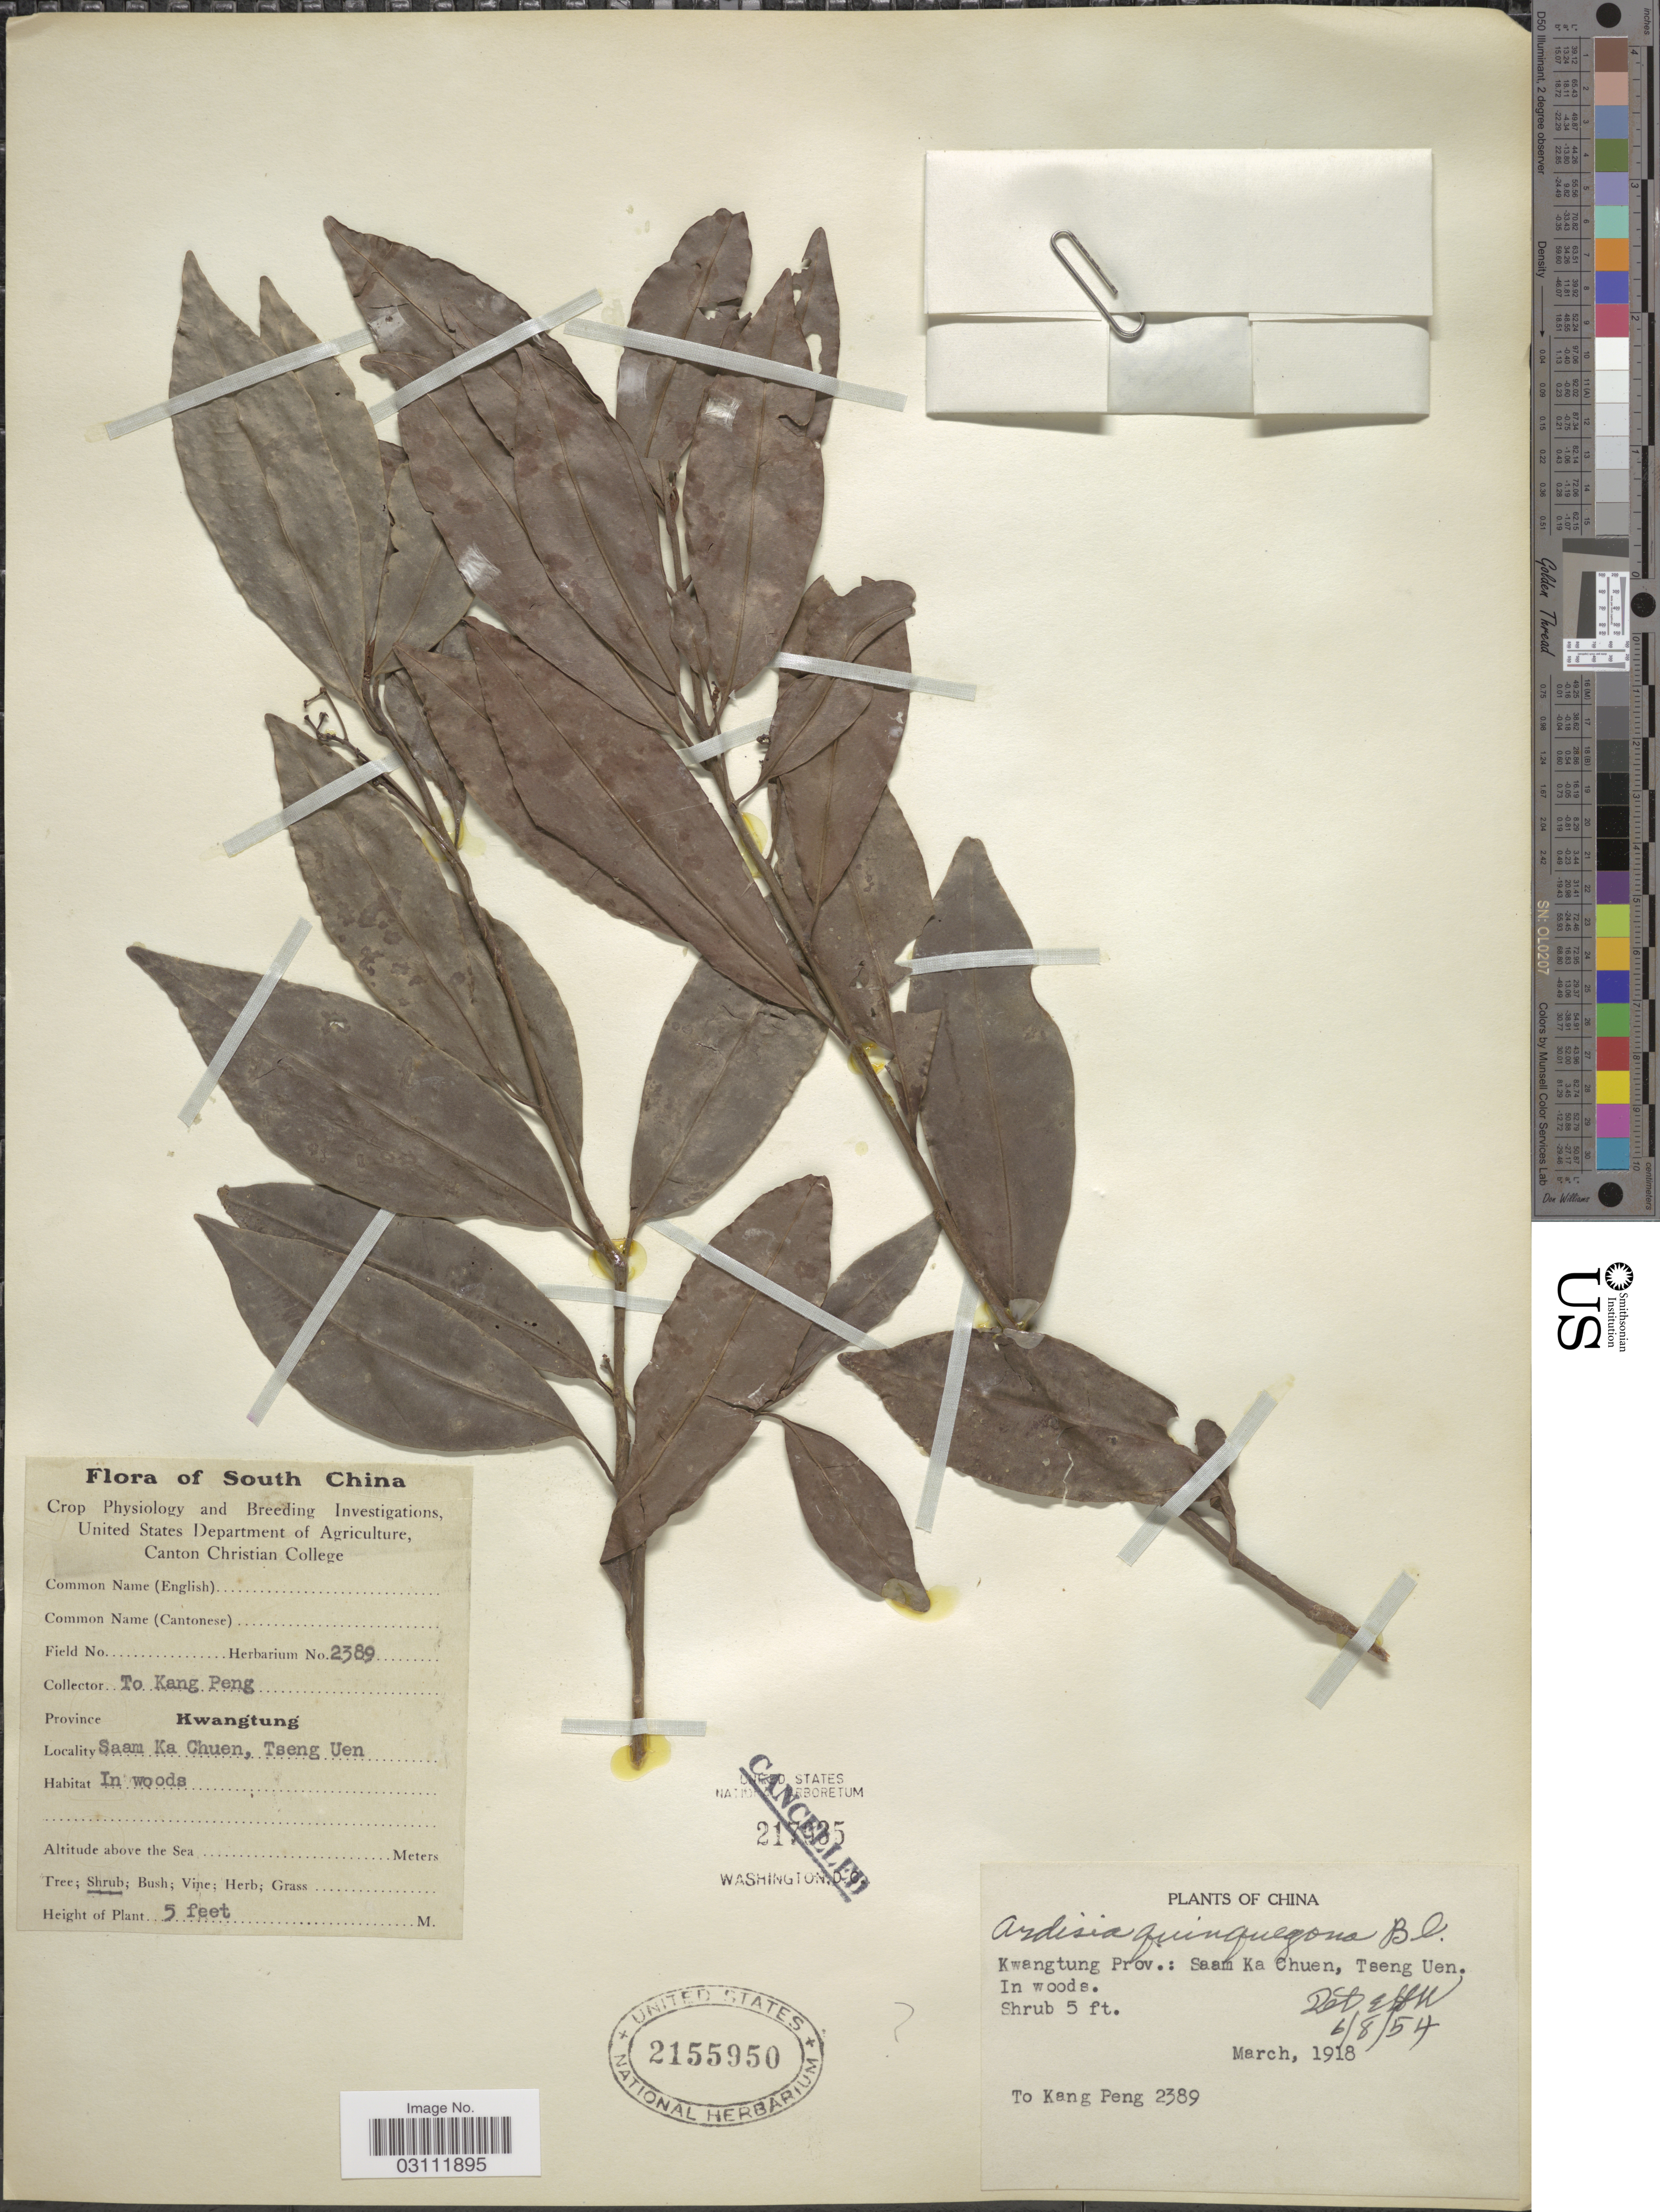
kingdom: Plantae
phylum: Tracheophyta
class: Magnoliopsida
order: Ericales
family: Primulaceae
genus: Ardisia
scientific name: Ardisia quinquegona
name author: Blume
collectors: T. K. Peng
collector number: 2389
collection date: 1918-03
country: China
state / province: Guangdong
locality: South China. Kwangtung. Saam Ka Chuen, Tseng Uen.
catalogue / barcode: US 2155950